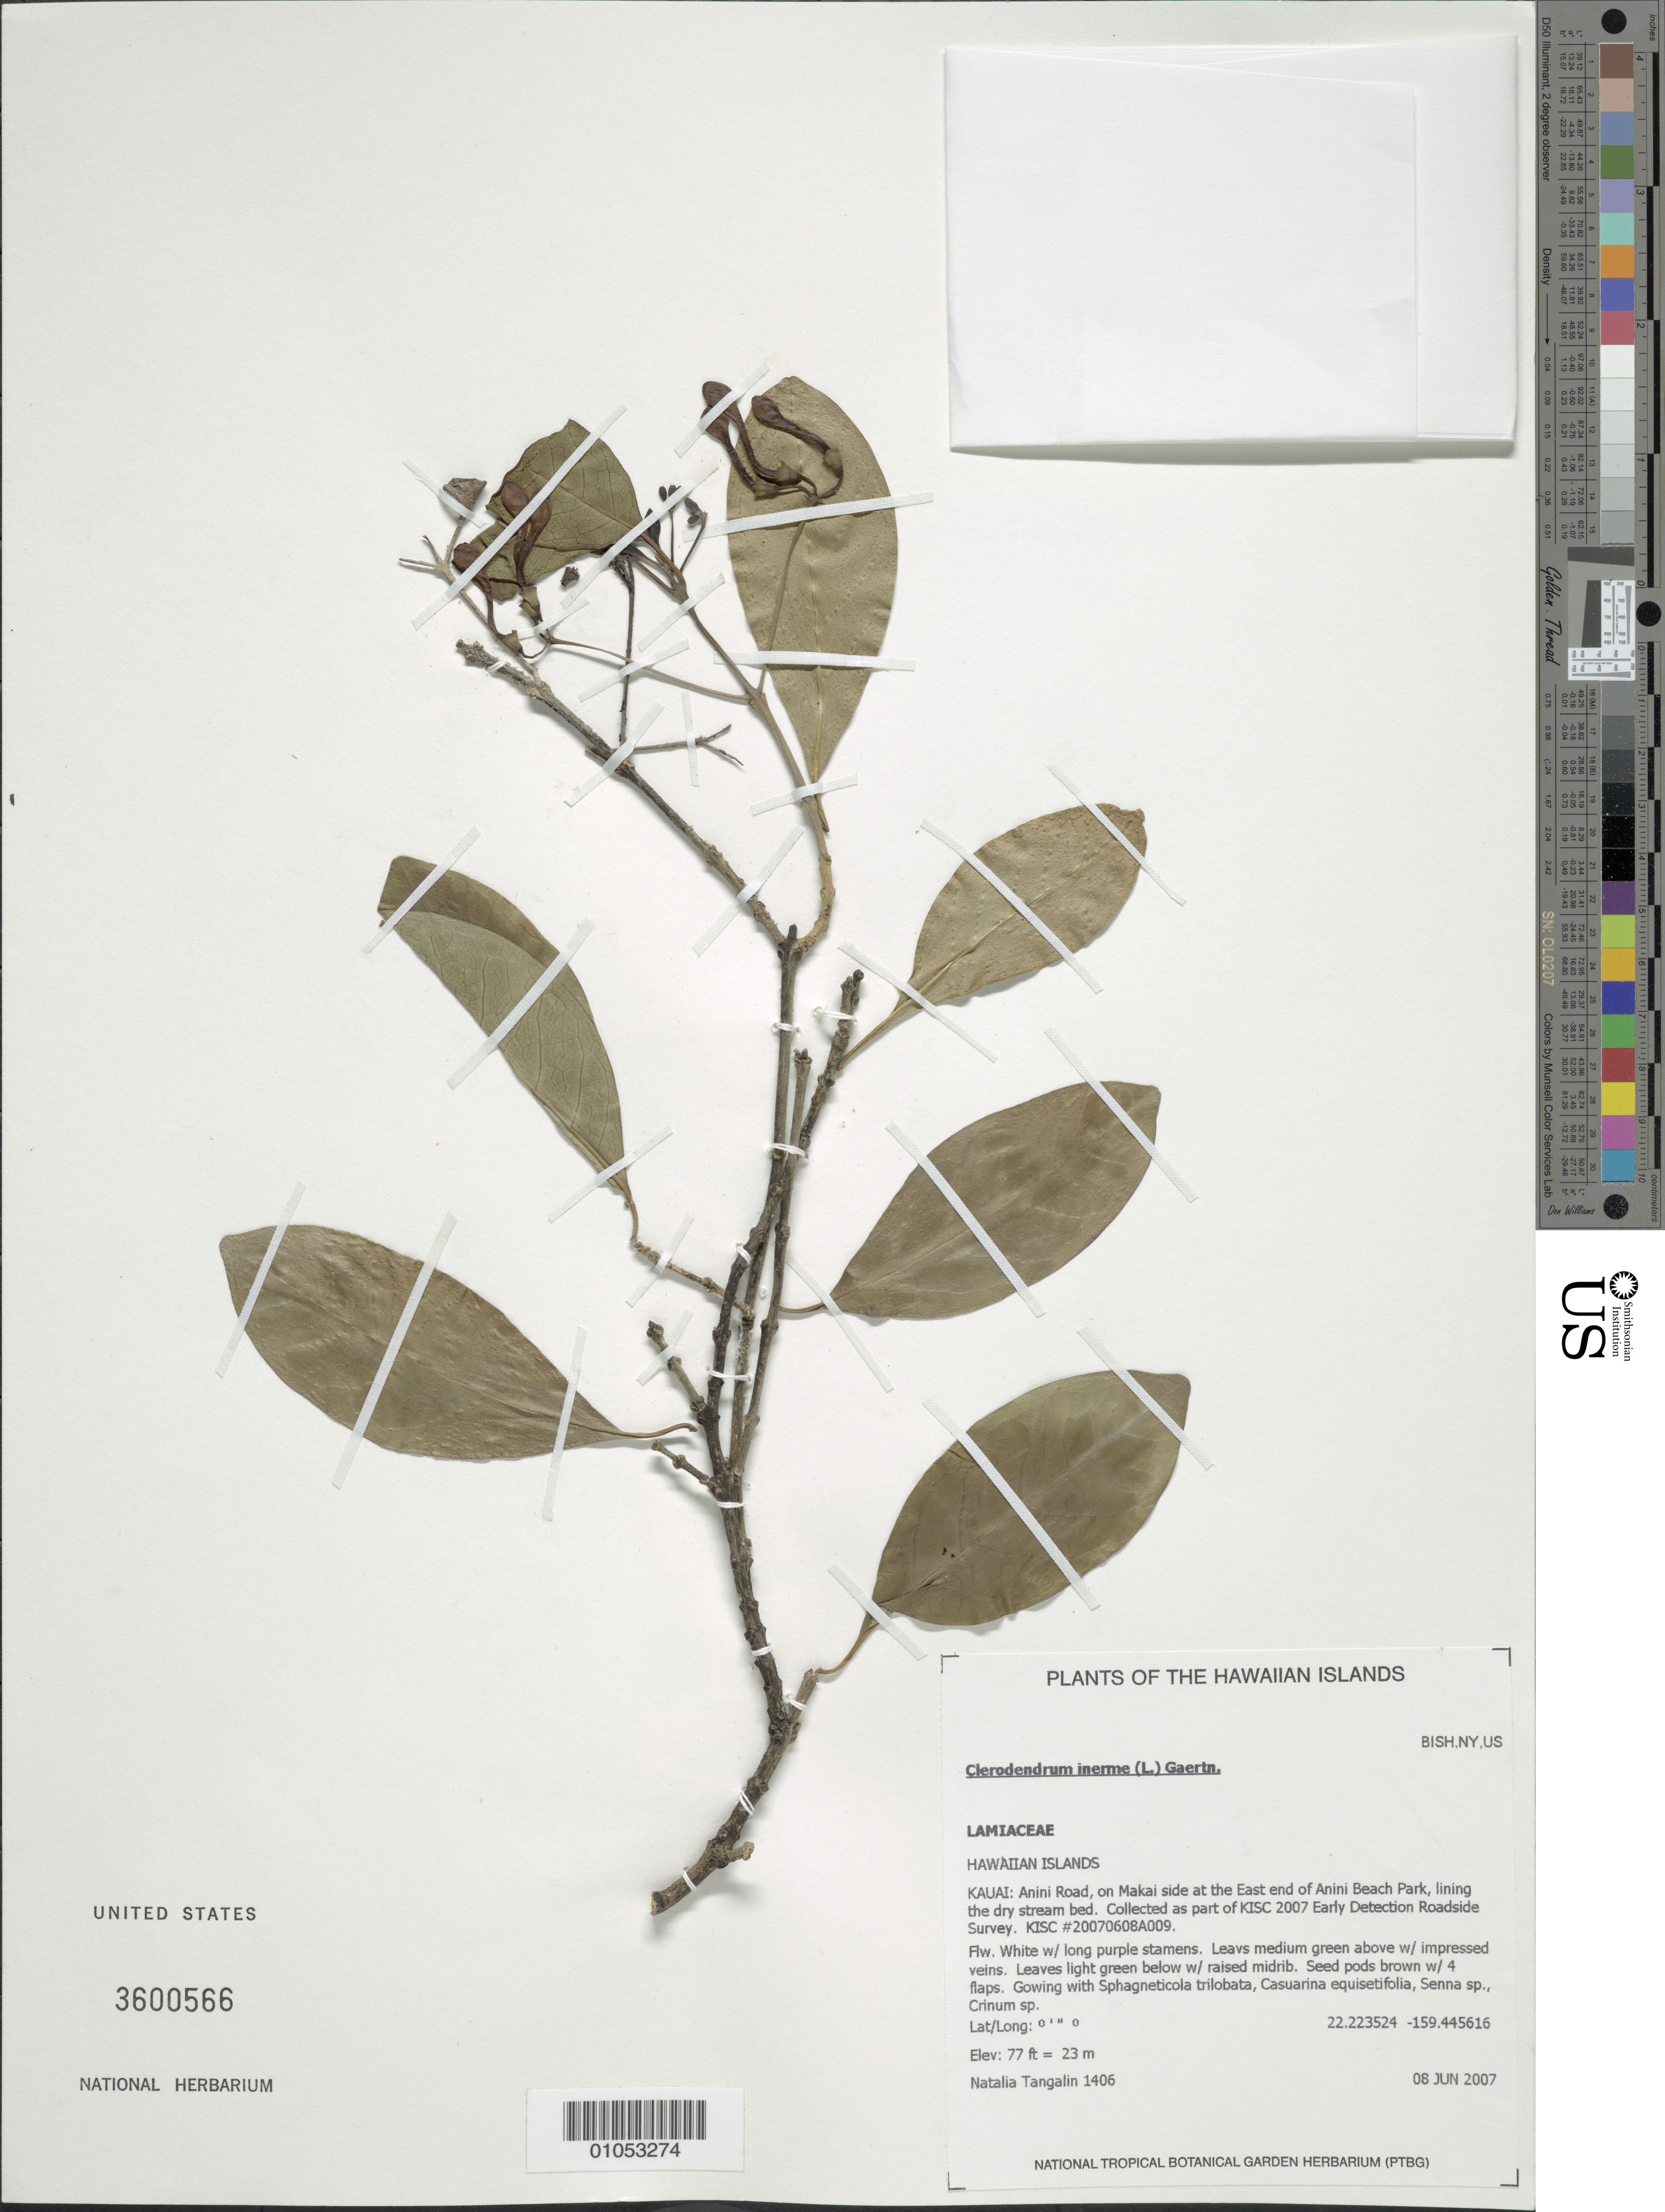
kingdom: Plantae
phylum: Tracheophyta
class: Magnoliopsida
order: Lamiales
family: Lamiaceae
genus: Clerodendrum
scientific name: Clerodendrum inerme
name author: (L.) Gaertn.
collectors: N. Tangalin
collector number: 1406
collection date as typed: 8 Jun 2007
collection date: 2007-06-08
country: United States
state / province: Hawaii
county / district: Kaui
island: Kaua'i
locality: Anini Road, on Makai side at the East end of Anini Beach Park, lining the dry stream bed.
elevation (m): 23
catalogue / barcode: US 3600566